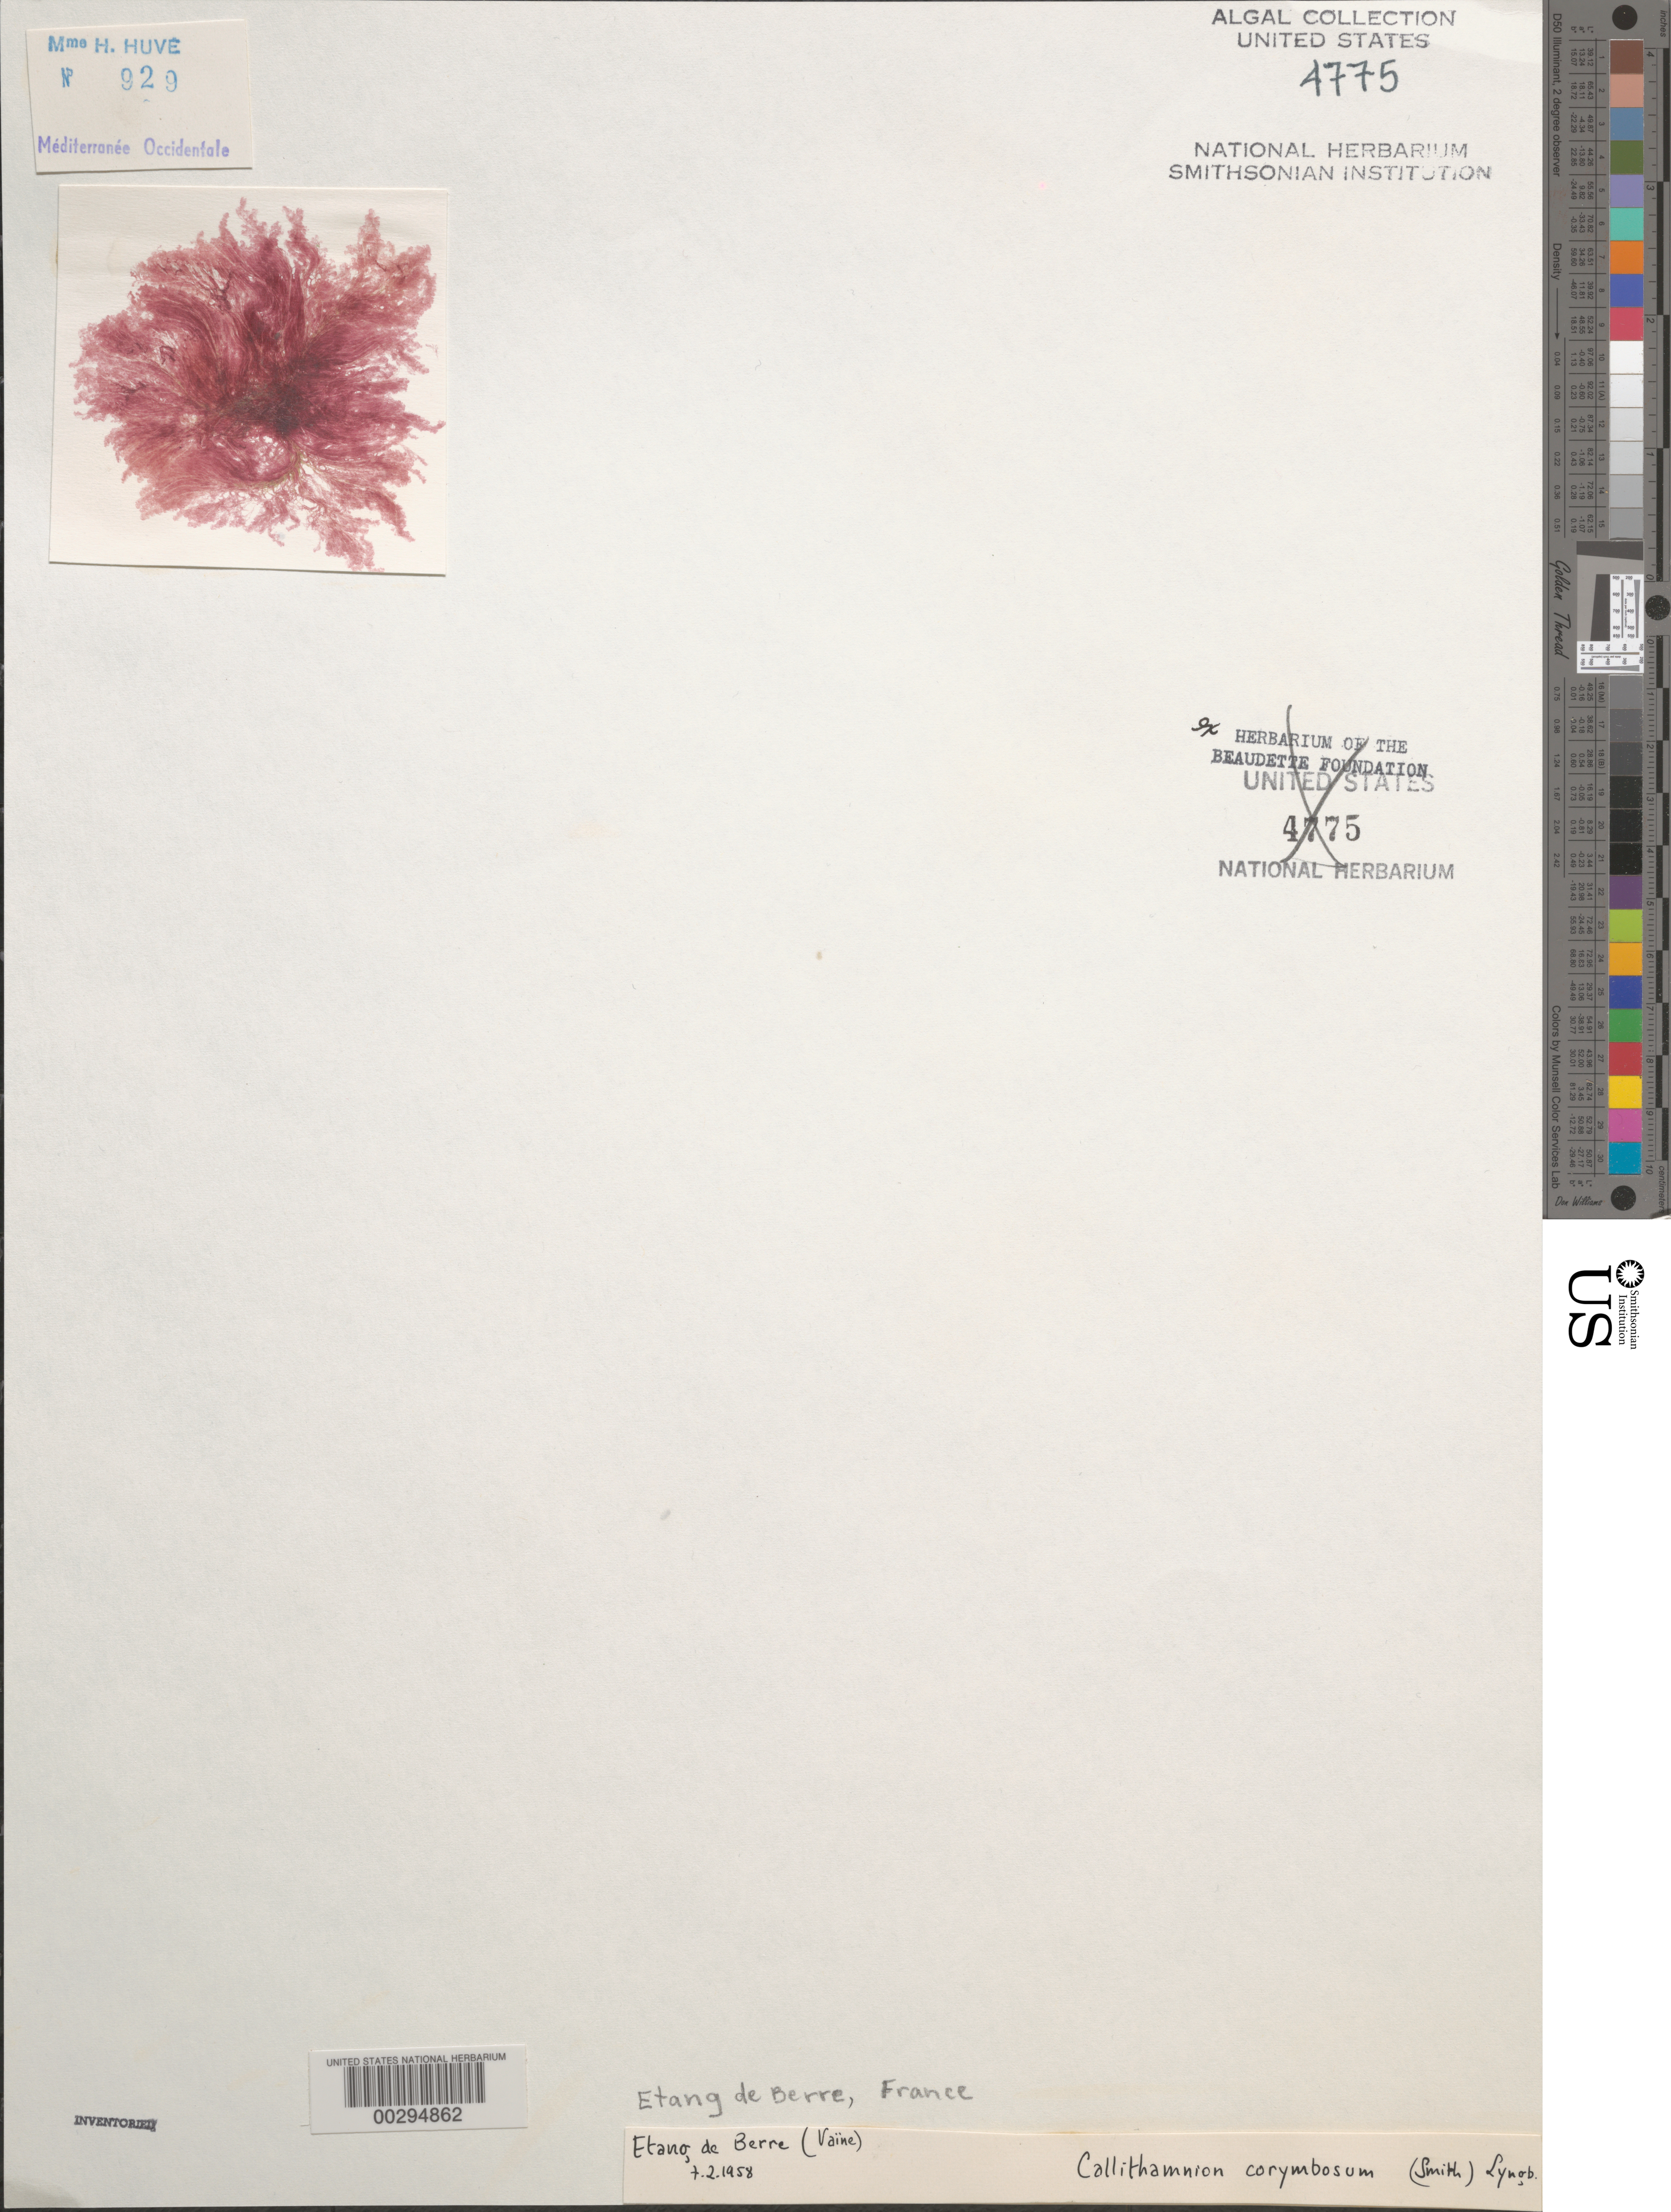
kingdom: Plantae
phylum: Rhodophyta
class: Florideophyceae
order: Ceramiales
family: Callithamniaceae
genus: Callithamnion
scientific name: Callithamnion corymbosum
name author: (Sm.) Lyngb.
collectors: H. Huvé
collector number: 929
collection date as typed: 07 Feb 1958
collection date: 1958-02-07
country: France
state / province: Provence-Alpes-Côte d'Azur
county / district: Bouches-Du-Rhône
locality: Etang de Berre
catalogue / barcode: US 4775